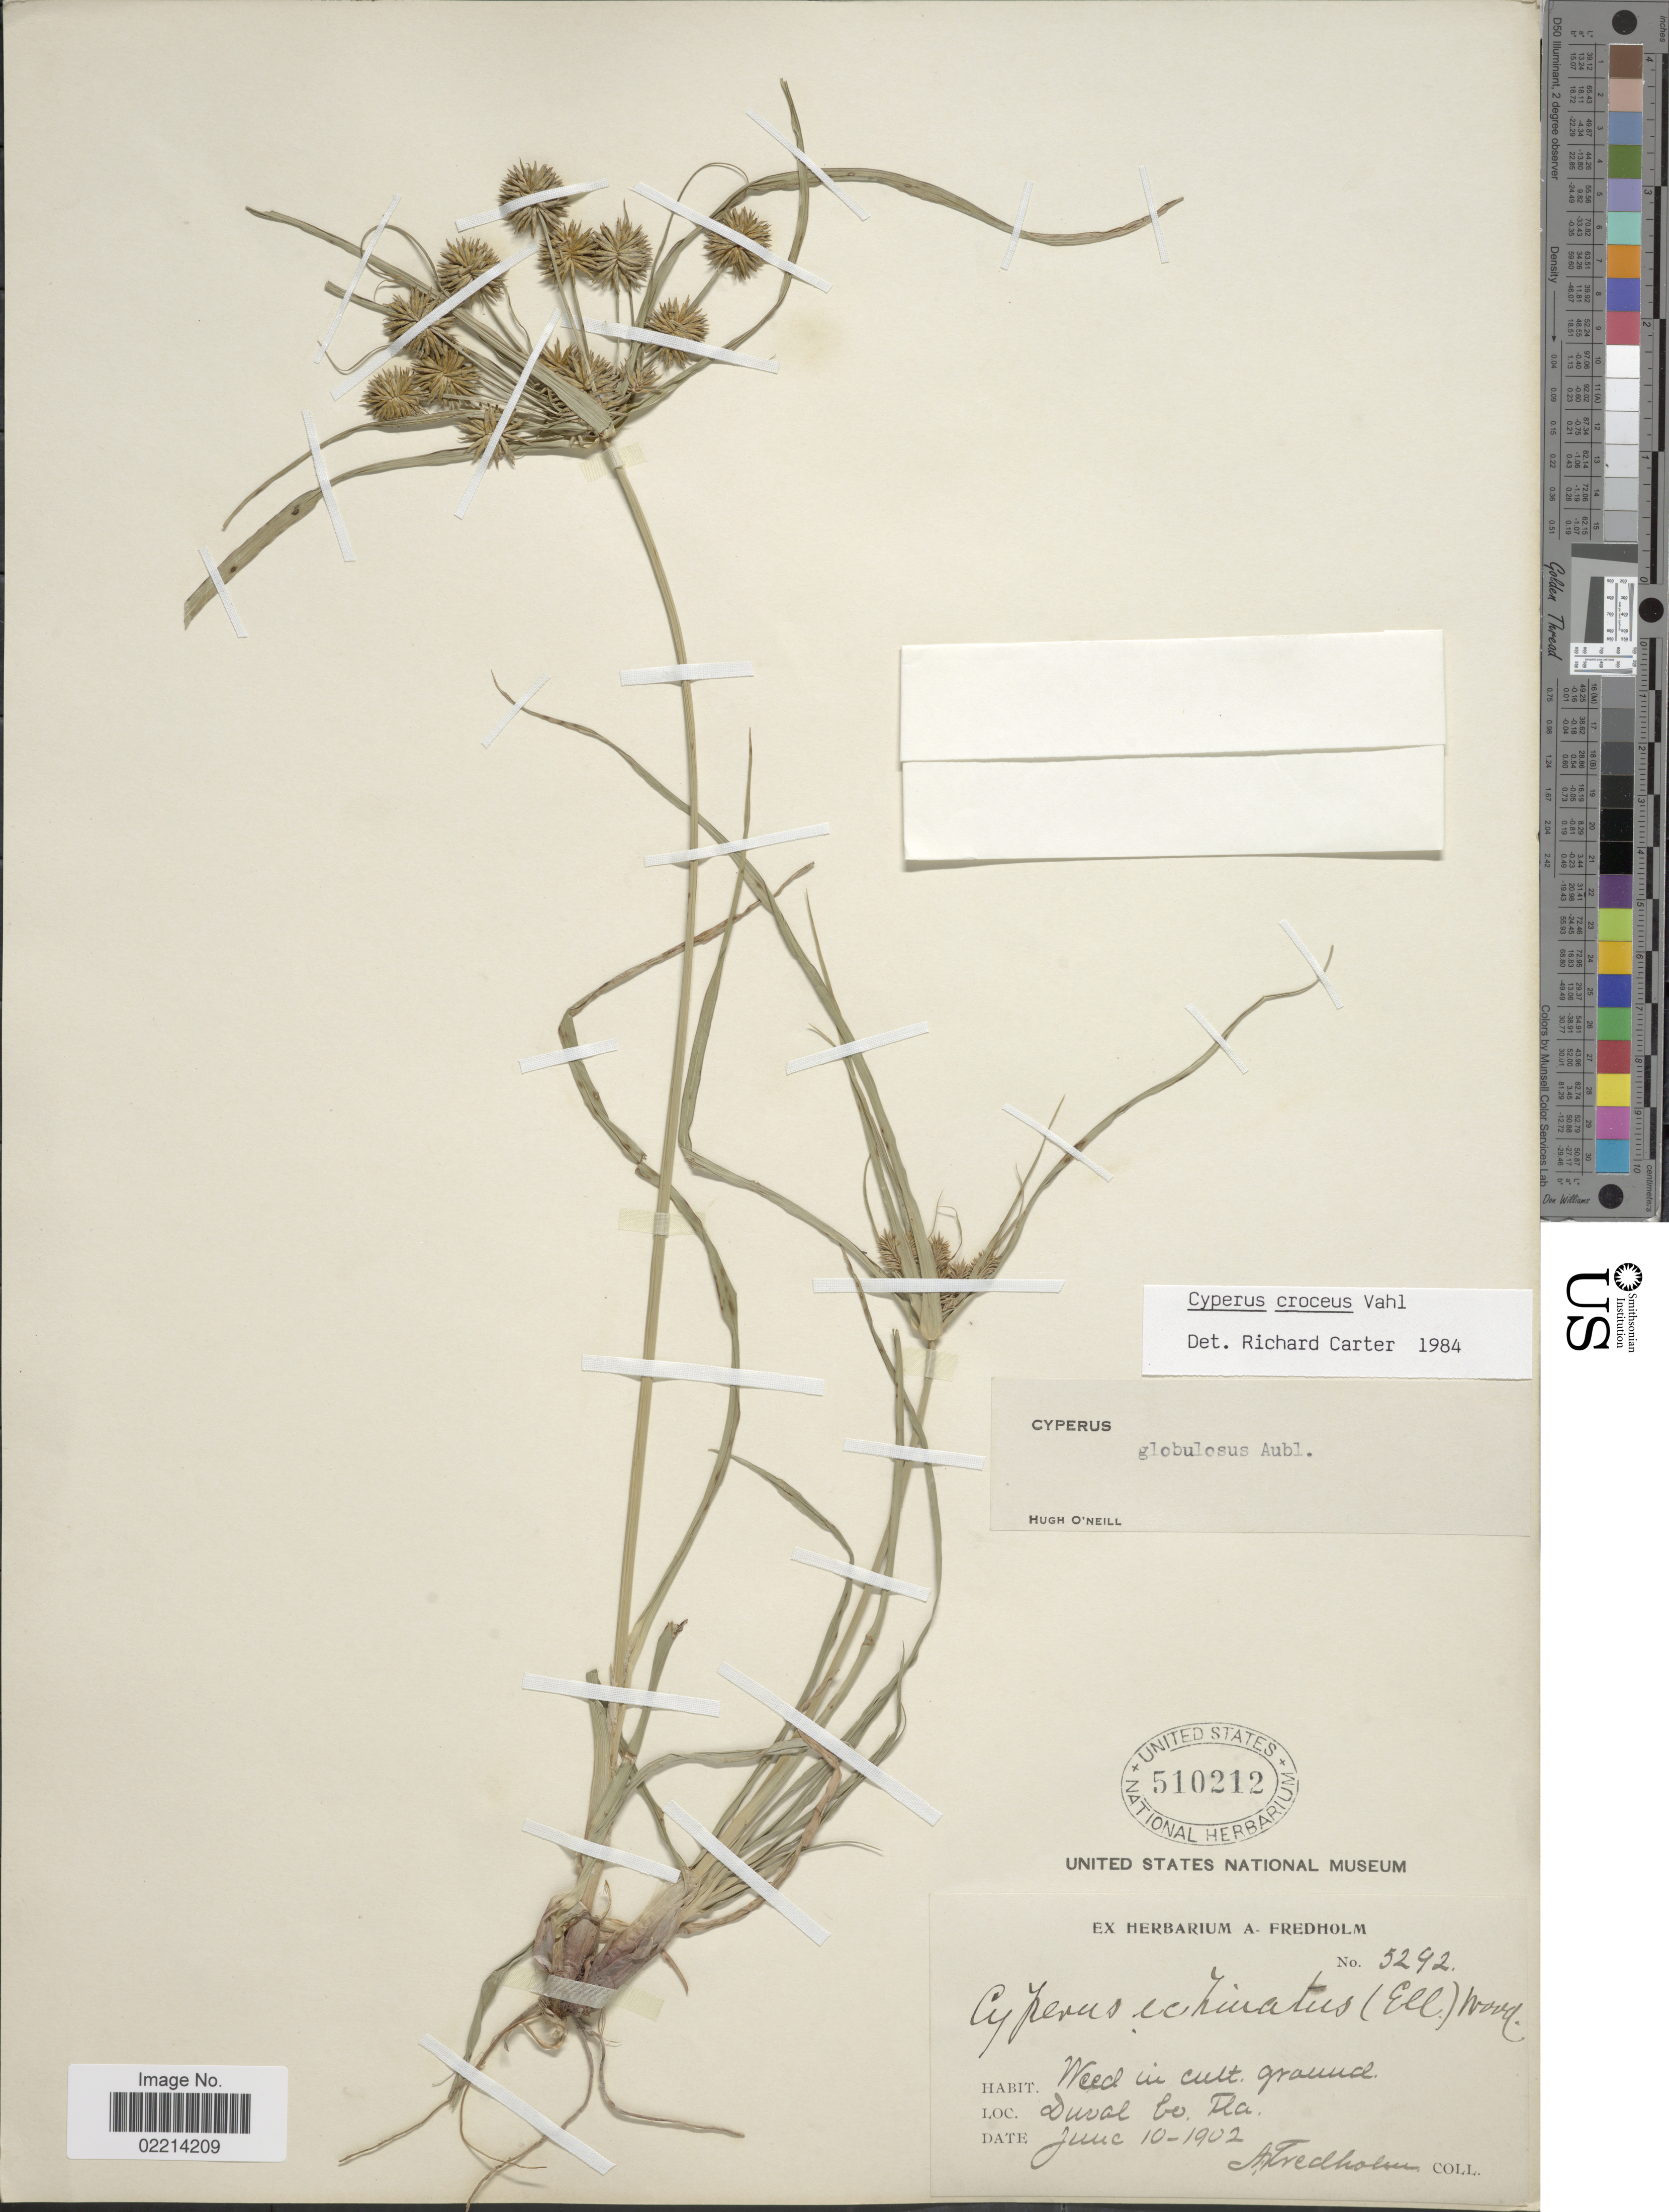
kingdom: Plantae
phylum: Tracheophyta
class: Liliopsida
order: Poales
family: Cyperaceae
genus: Cyperus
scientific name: Cyperus croceus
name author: Vahl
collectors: A. Fredholm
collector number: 5292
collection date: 1902-06-10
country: United States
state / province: Florida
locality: Duval Co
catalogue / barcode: US 510212